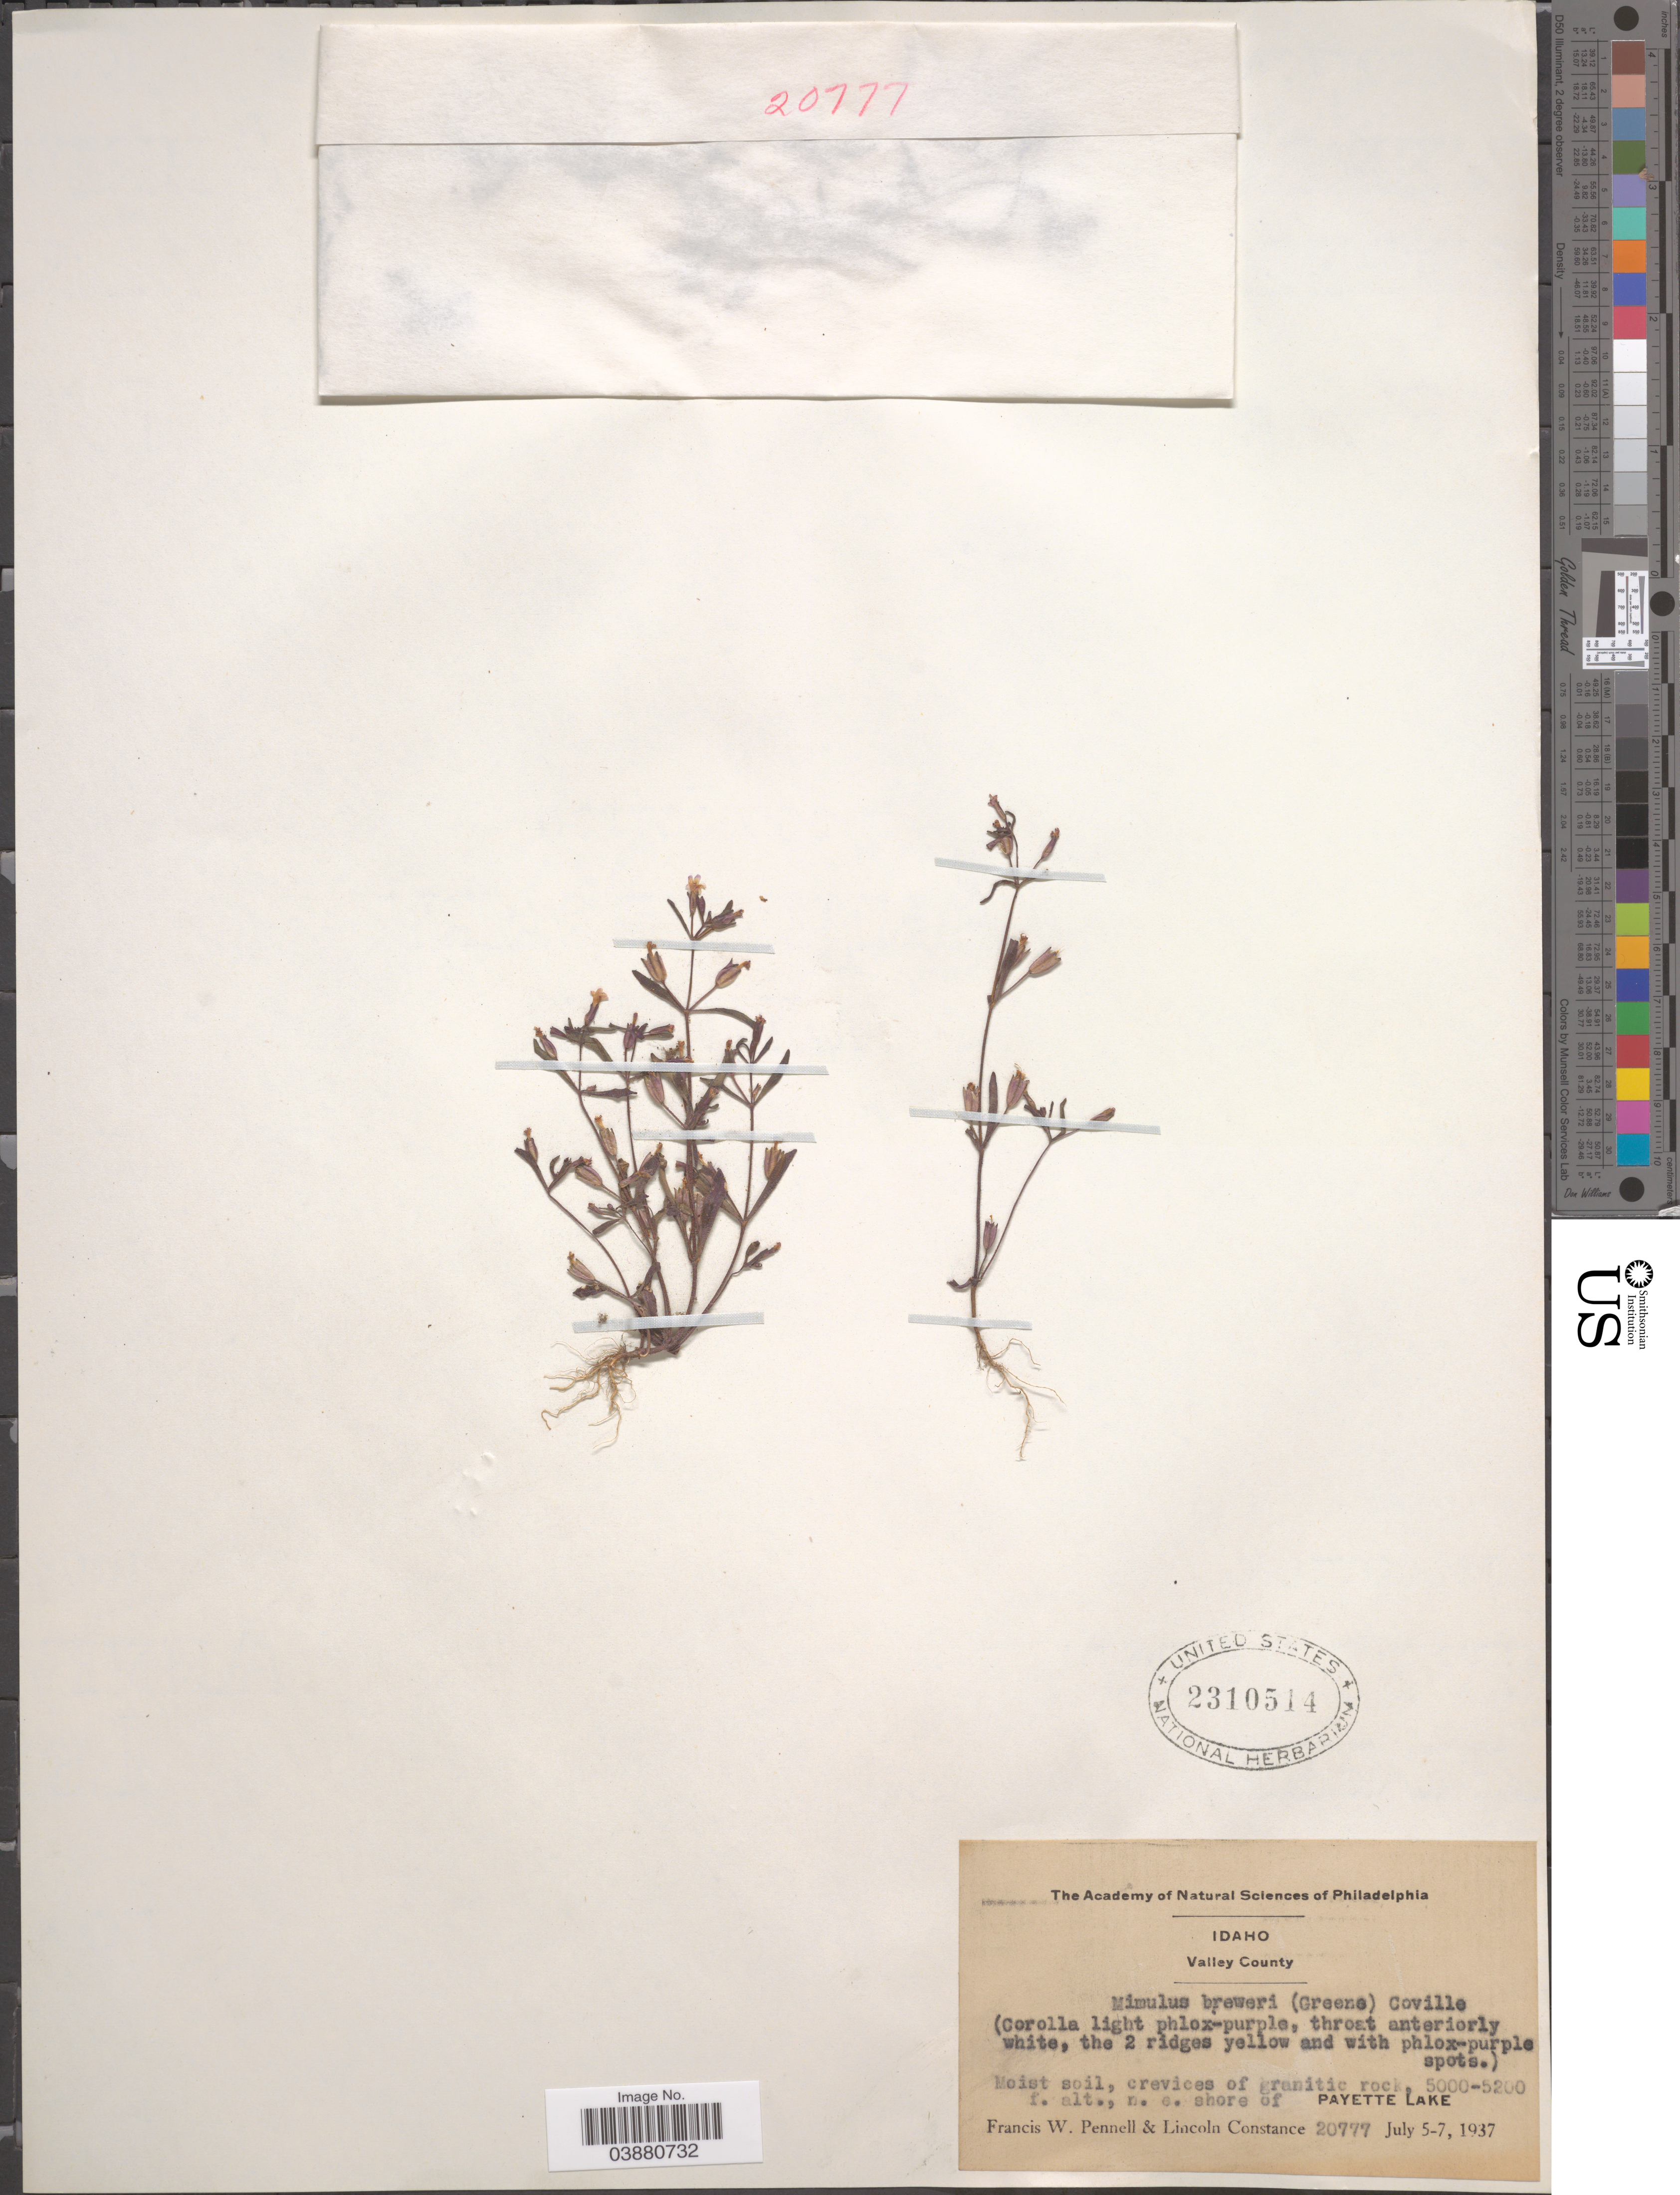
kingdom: Plantae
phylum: Tracheophyta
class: Magnoliopsida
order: Lamiales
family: Phrymaceae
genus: Mimulus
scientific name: Mimulus breweri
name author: (Greene) Coville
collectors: F. W. Pennell & L. Constance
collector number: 20777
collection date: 1937-07-05/1937-07-07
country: United States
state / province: Idaho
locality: Valley County. Moist soil, crevices of granitic rock, n.e. shore of Payette Lake.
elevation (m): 1524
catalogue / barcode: US 2310514